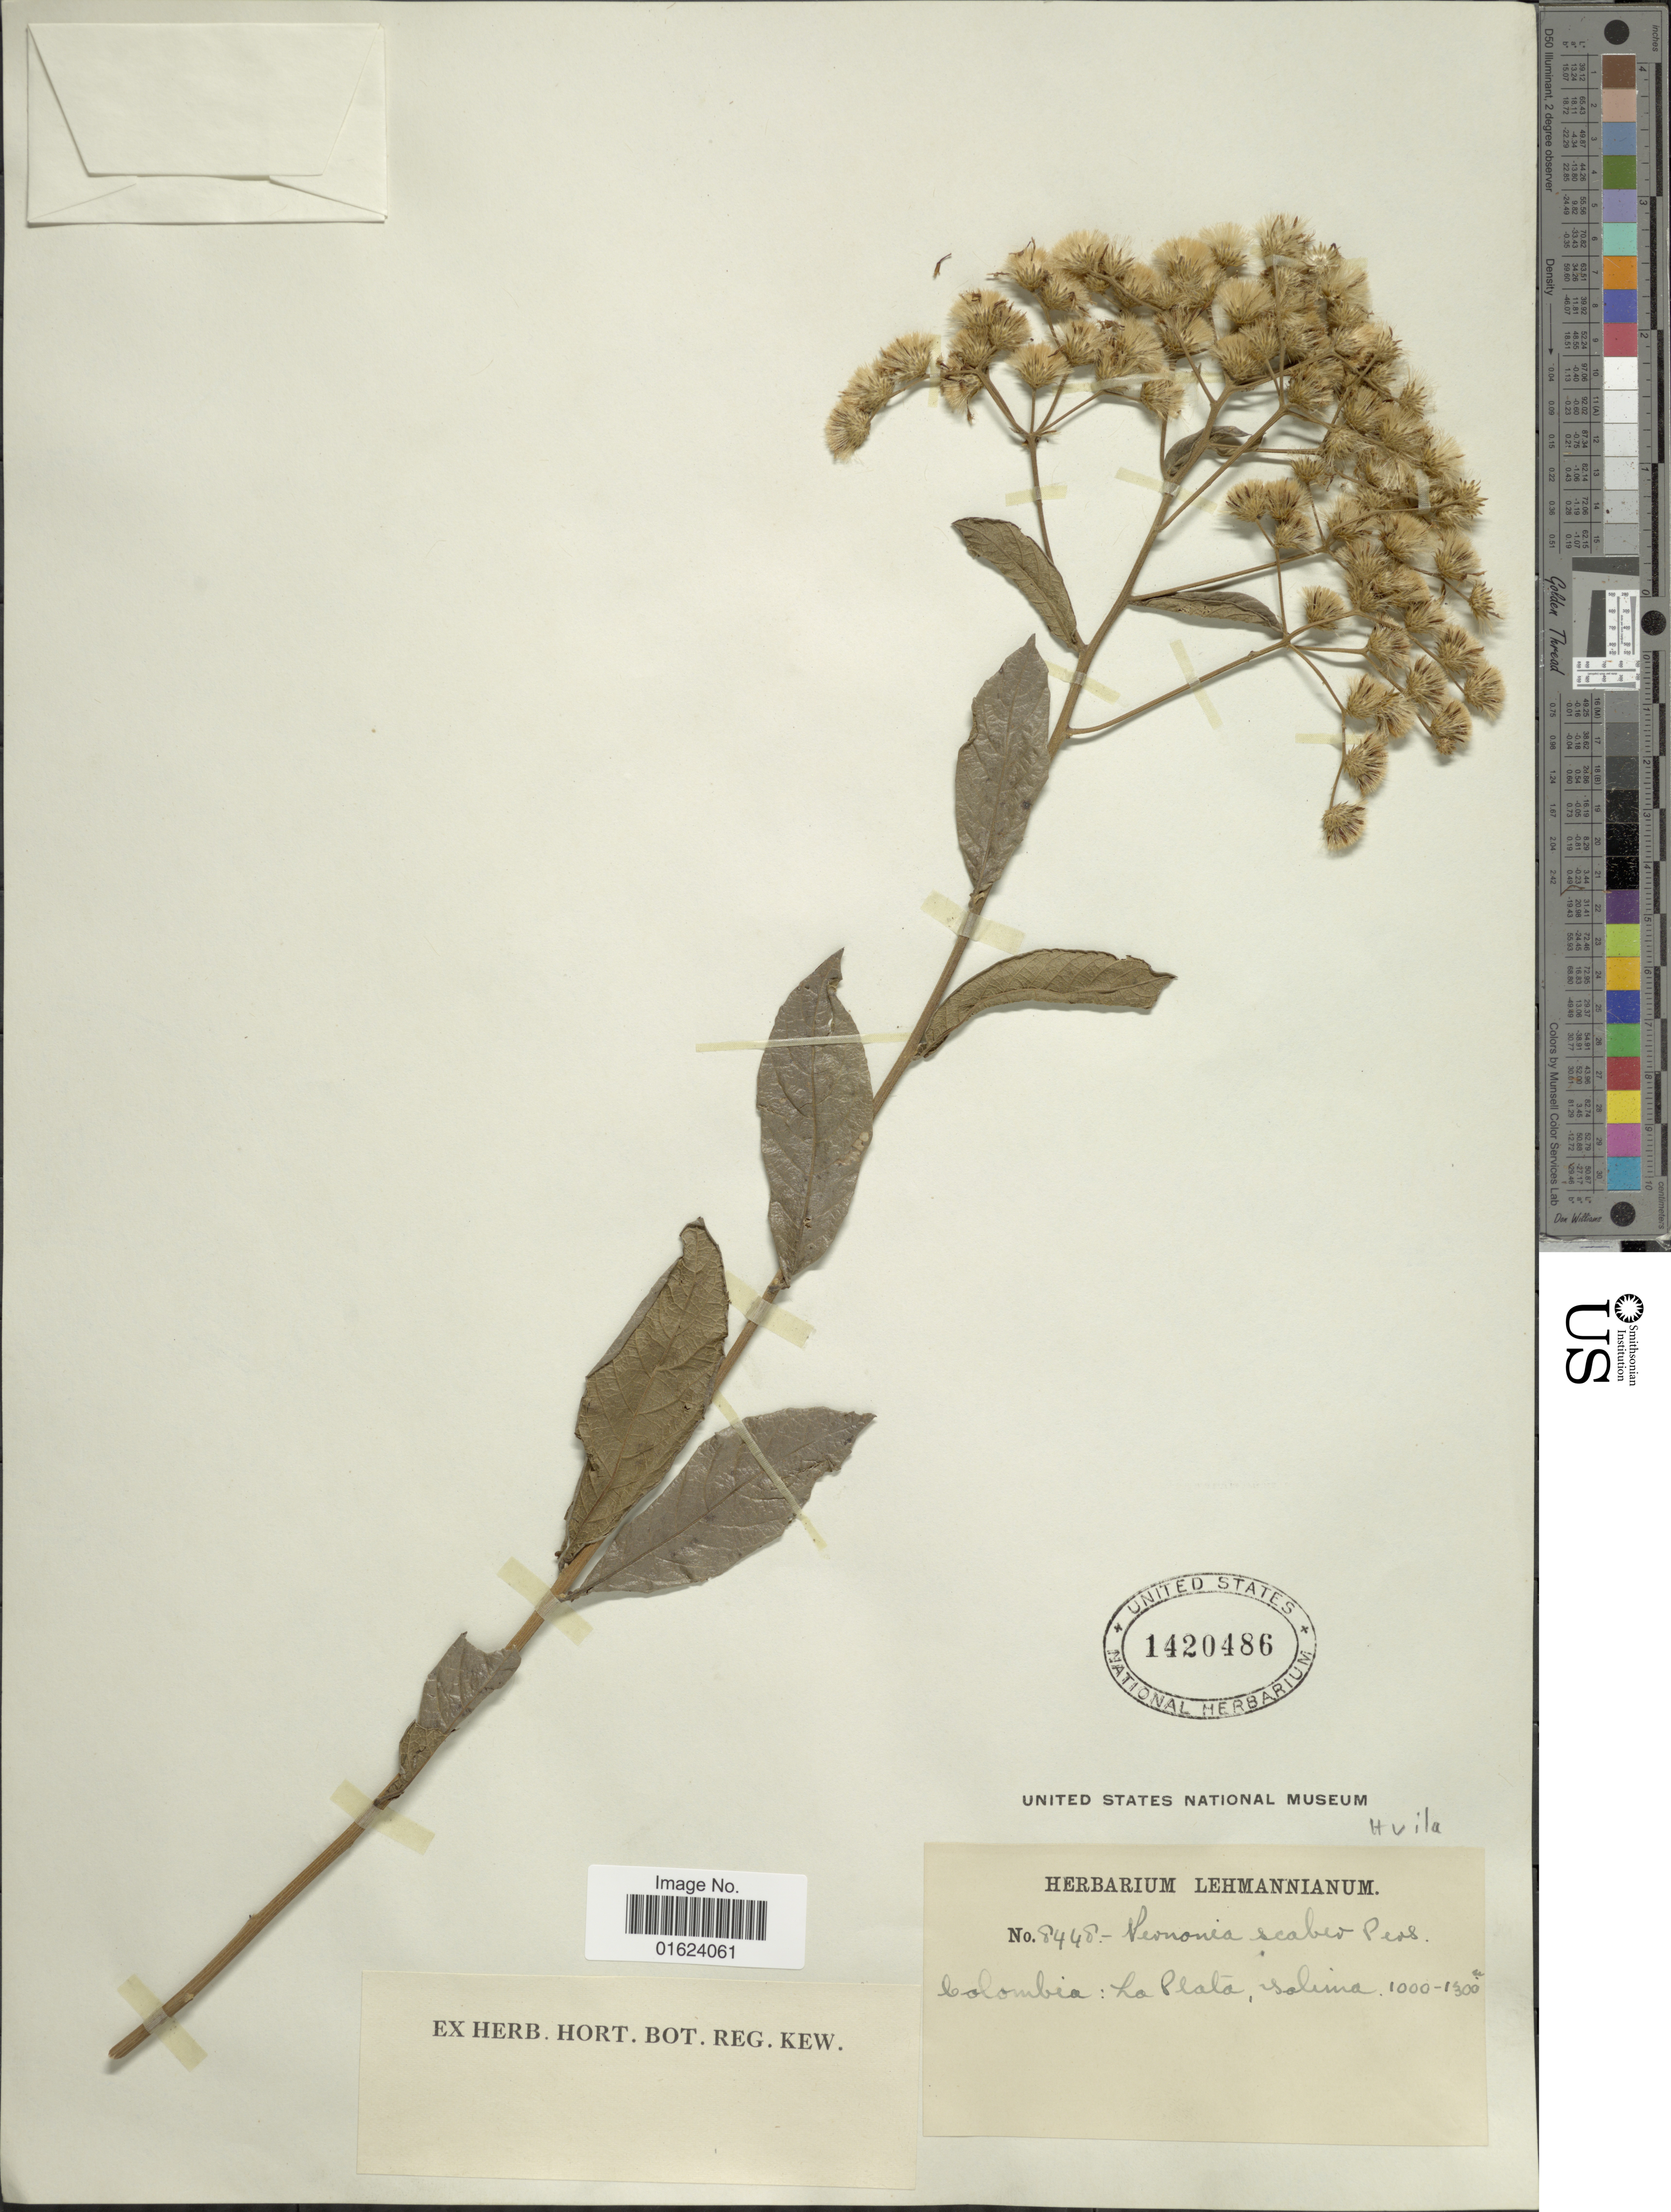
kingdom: Plantae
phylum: Tracheophyta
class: Magnoliopsida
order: Asterales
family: Asteraceae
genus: Vernonia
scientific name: Vernonia brasiliana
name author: (L.) Druce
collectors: ex herb. Lehmannianum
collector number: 8448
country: Colombia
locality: Colombia: La Plata. Tolima.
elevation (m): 1000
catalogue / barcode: US 1420486